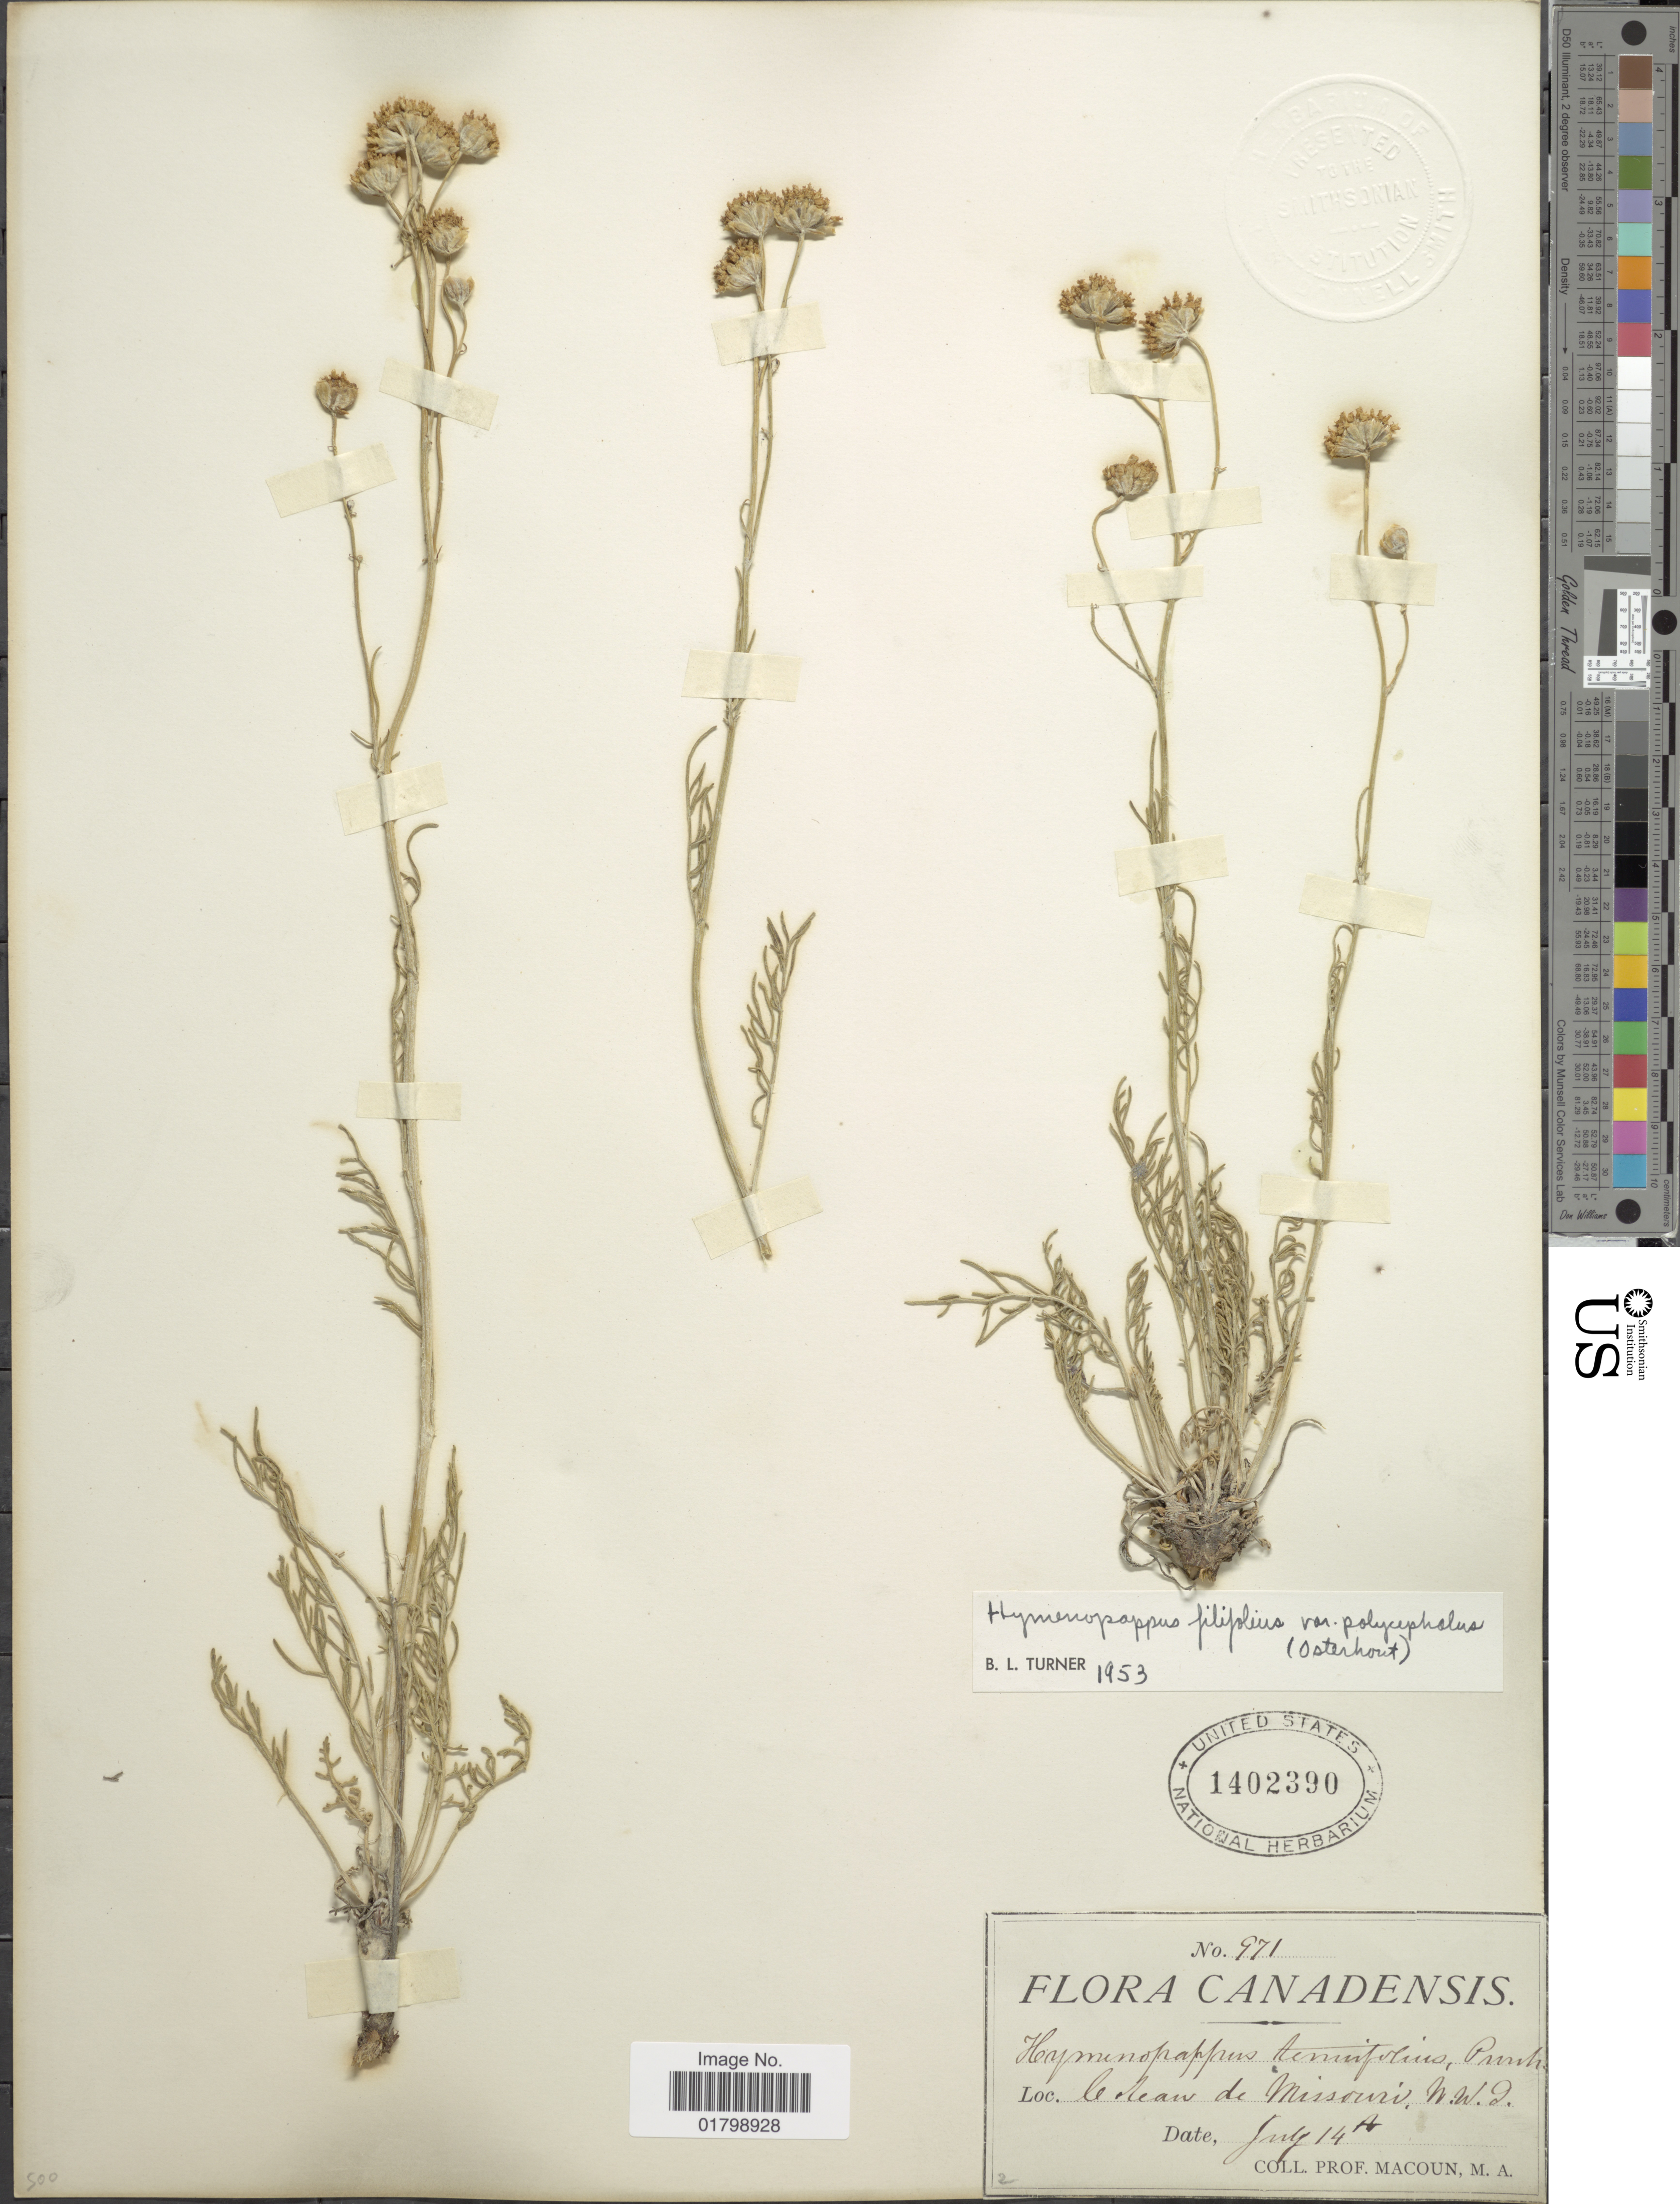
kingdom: Plantae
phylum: Tracheophyta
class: Magnoliopsida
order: Asterales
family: Asteraceae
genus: Hymenopappus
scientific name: Hymenopappus filifolius var. polycephalus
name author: (Osterh.) B.L. Turner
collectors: -- Macoun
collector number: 971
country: Canada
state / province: Northwest Territories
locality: Coteau de Missouri, N.W.T.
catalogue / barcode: US 1402390